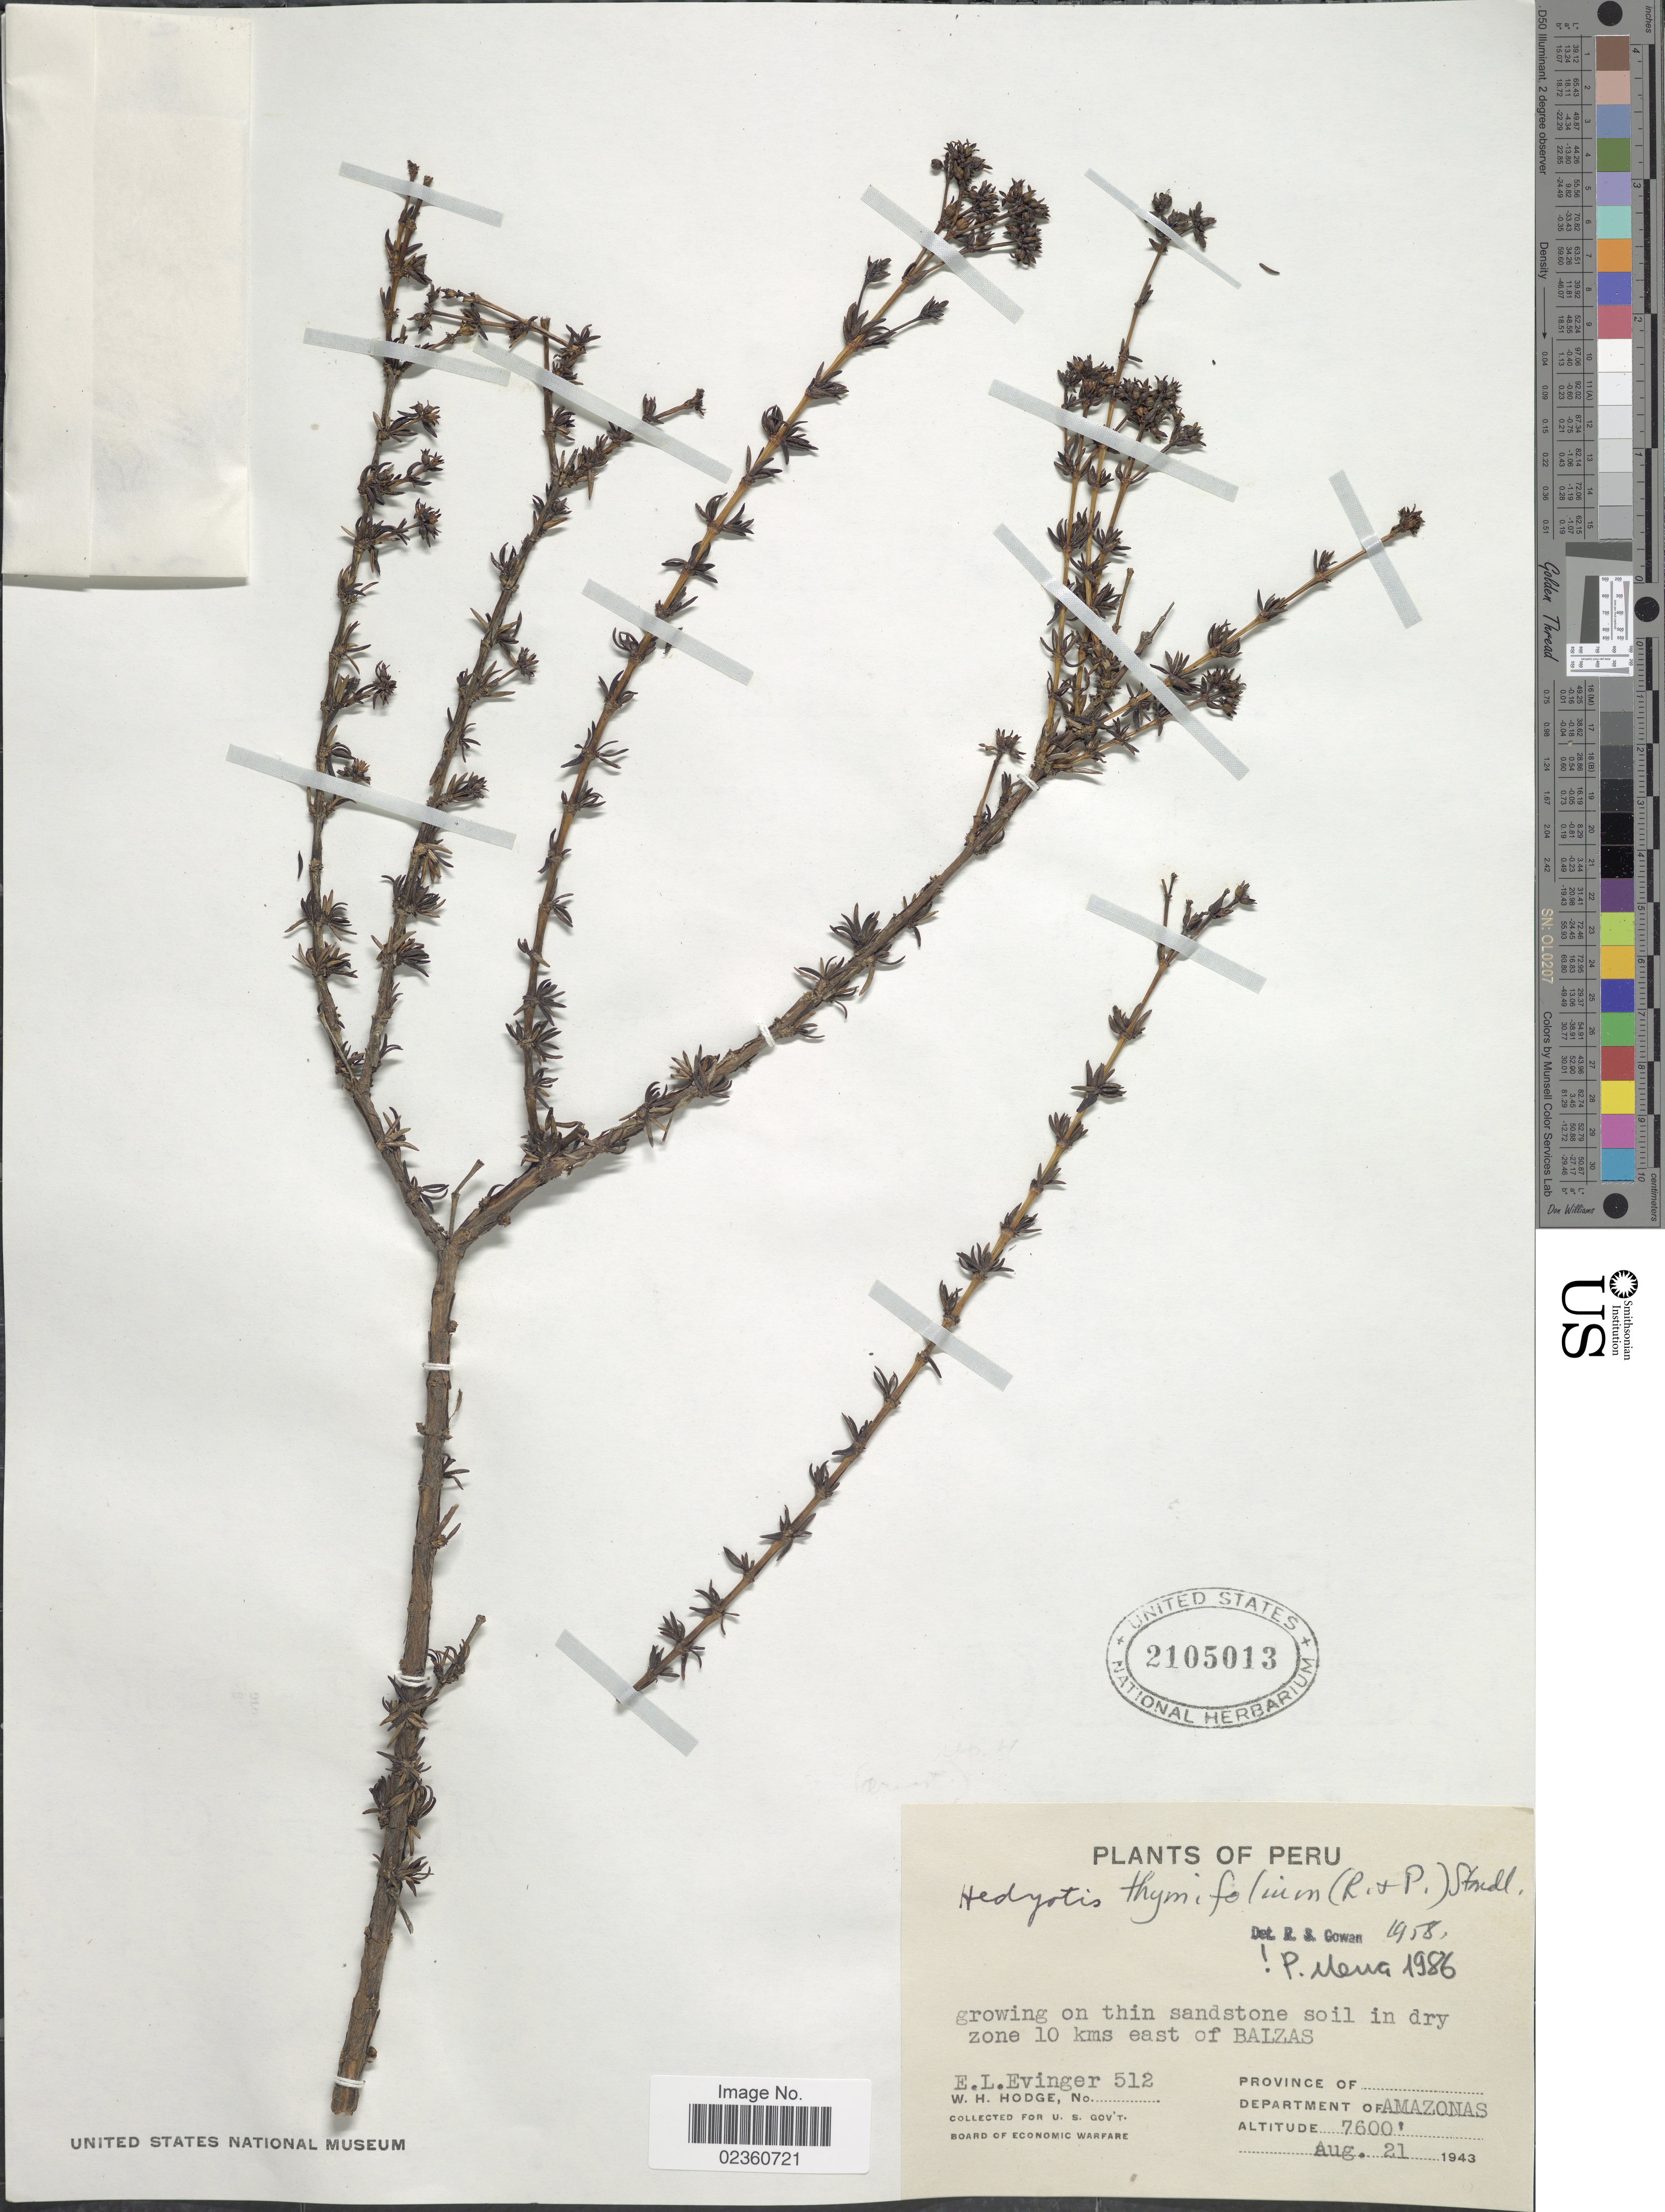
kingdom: Plantae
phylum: Tracheophyta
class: Magnoliopsida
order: Gentianales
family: Rubiaceae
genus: Arcytophyllum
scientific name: Arcytophyllum thymifolium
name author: (Ruiz & Pav.) Standl.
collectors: E. Evinger & W. Hodge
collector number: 512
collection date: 1943-08-21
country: Peru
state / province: Amazonas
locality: Growing on thin sandstone soil in dry zone 10 kms east of Balzas, Department of Amazonas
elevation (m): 2316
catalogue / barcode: US 2105013